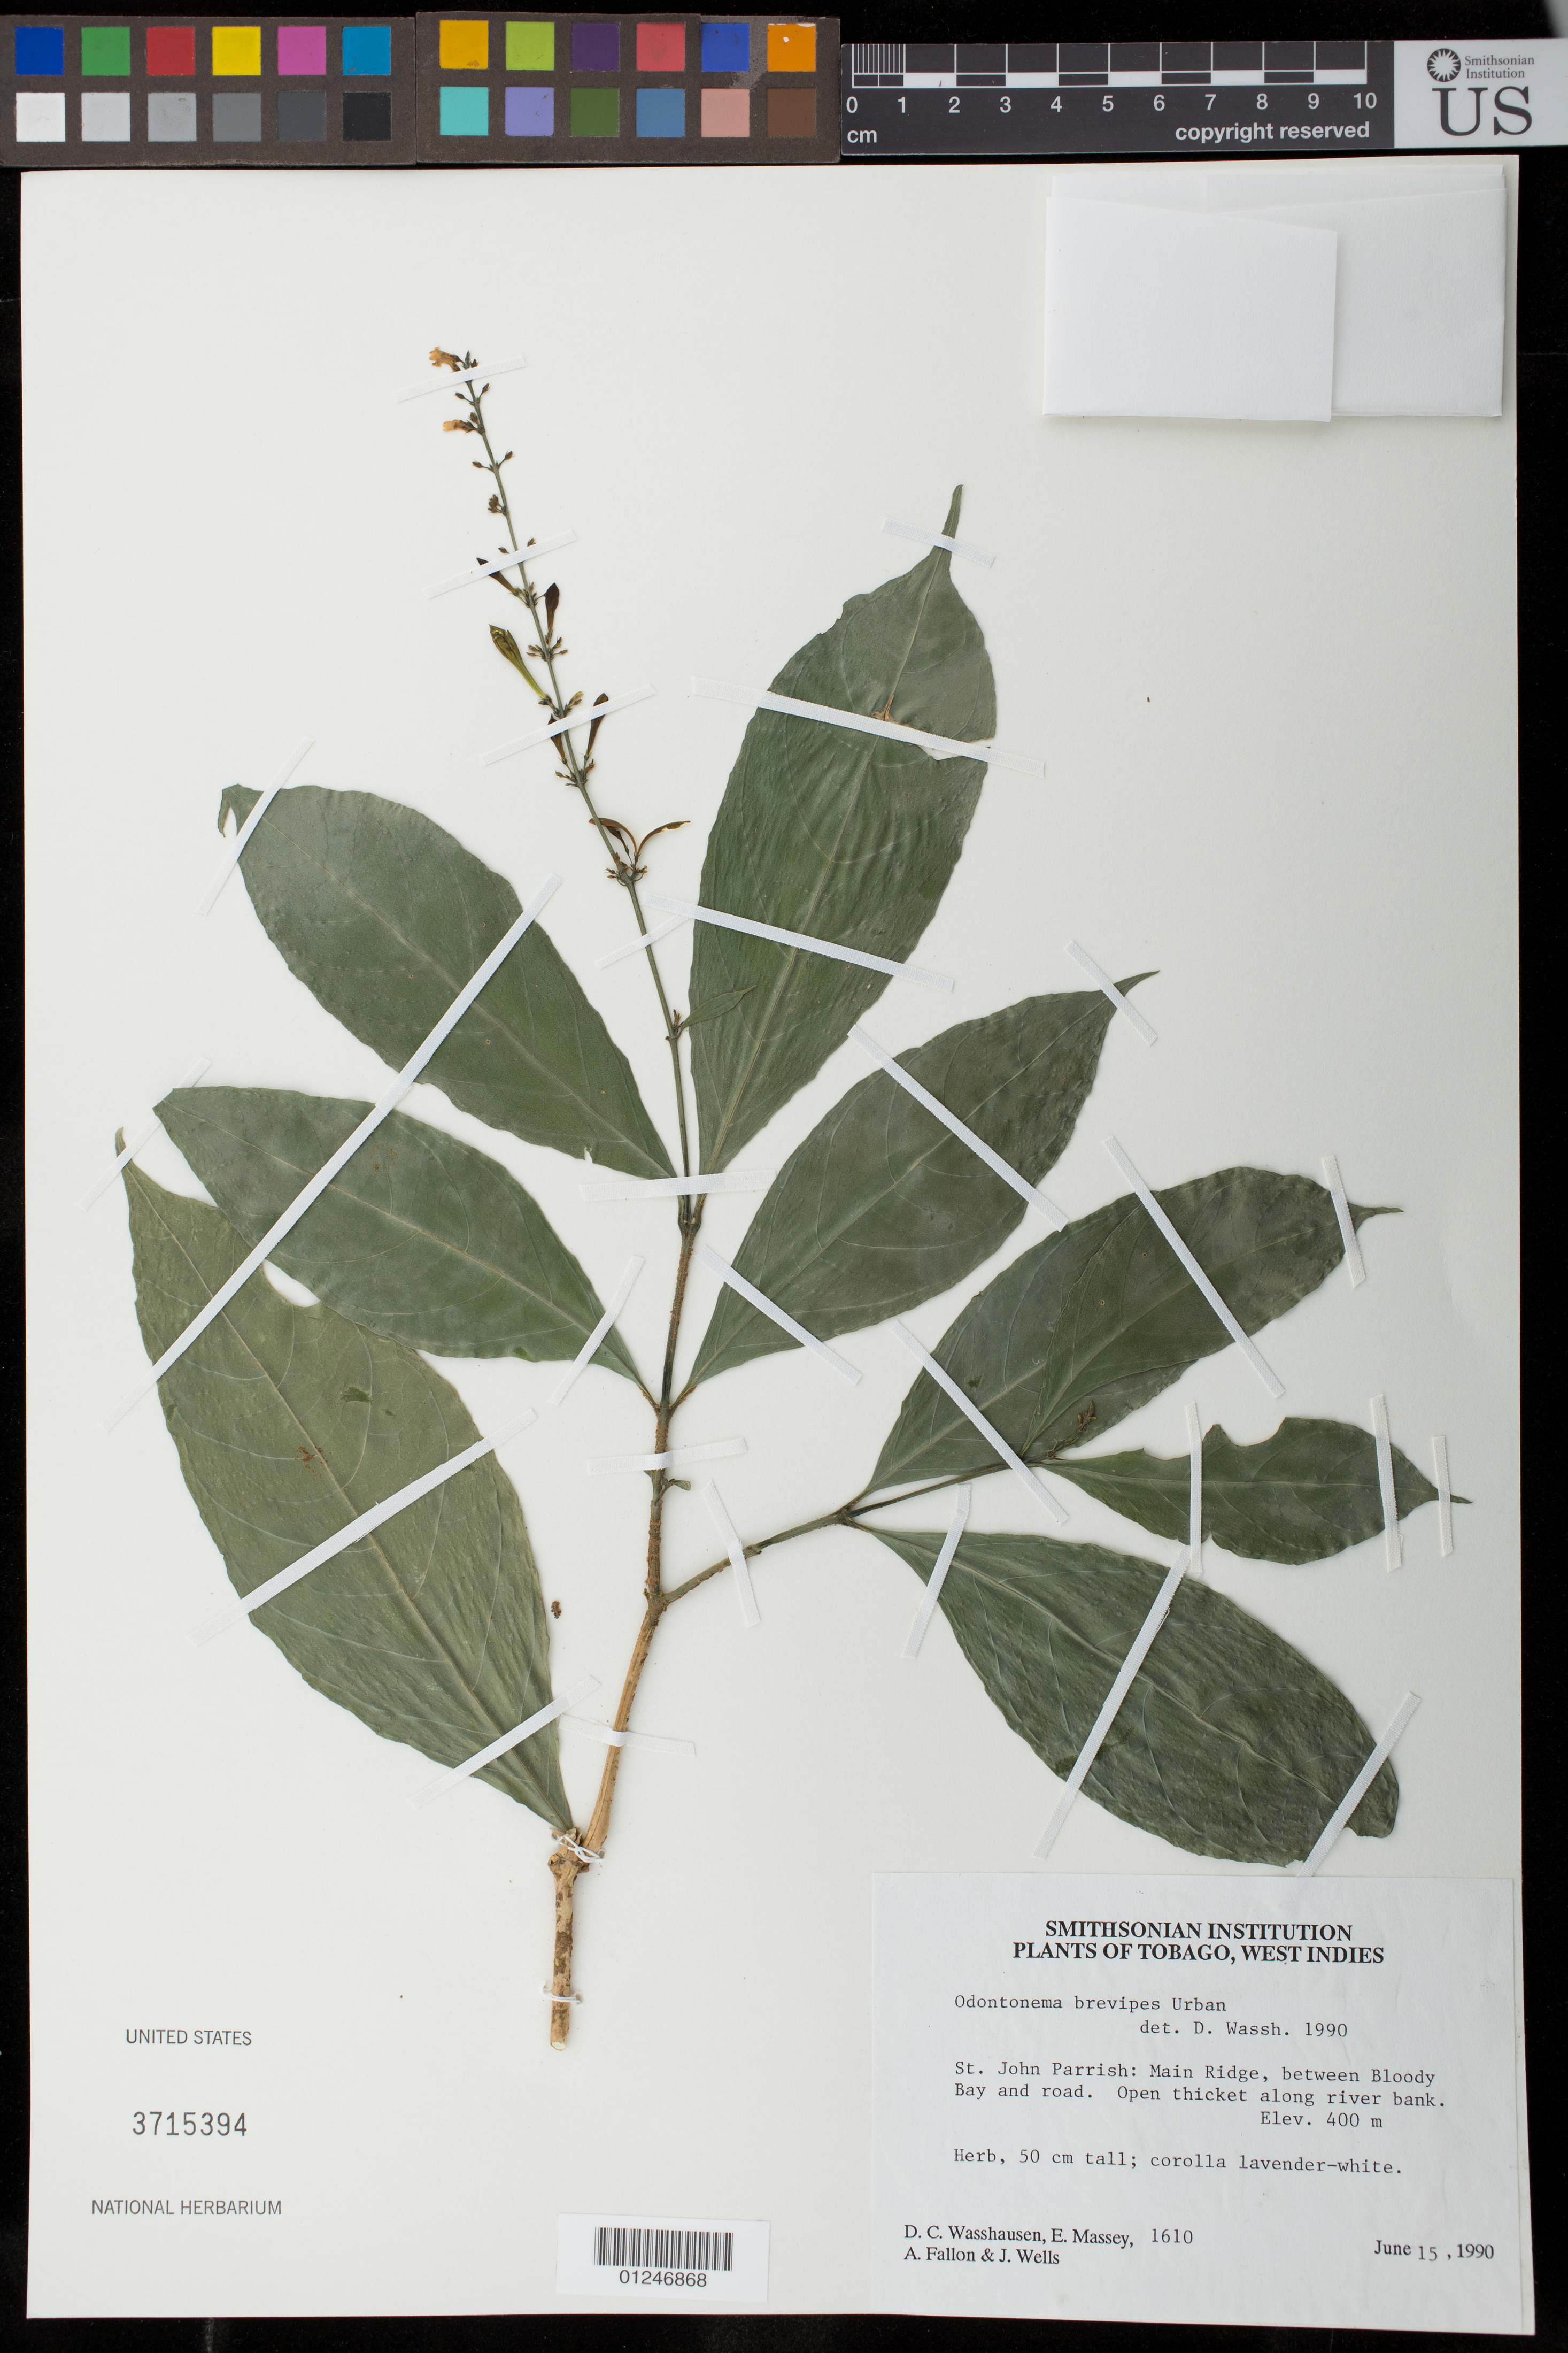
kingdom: Plantae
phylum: Tracheophyta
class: Magnoliopsida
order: Lamiales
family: Acanthaceae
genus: Odontonema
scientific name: Odontonema brevipes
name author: Urb.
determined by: Wasshausen, Dieter C., (BOT), Smithsonian Institution - National Museum of Natural History (UNITED STATES)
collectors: D. C. Wasshausen, E. Massey, A. Fallon & J. Wells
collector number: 1610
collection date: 1990-06-15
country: Trinidad and Tobago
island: Tobago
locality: St. John Parrish: Main Ridge, between Bloody Bay and road. Open thicket along river bank.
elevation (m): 400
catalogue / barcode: US 3715394